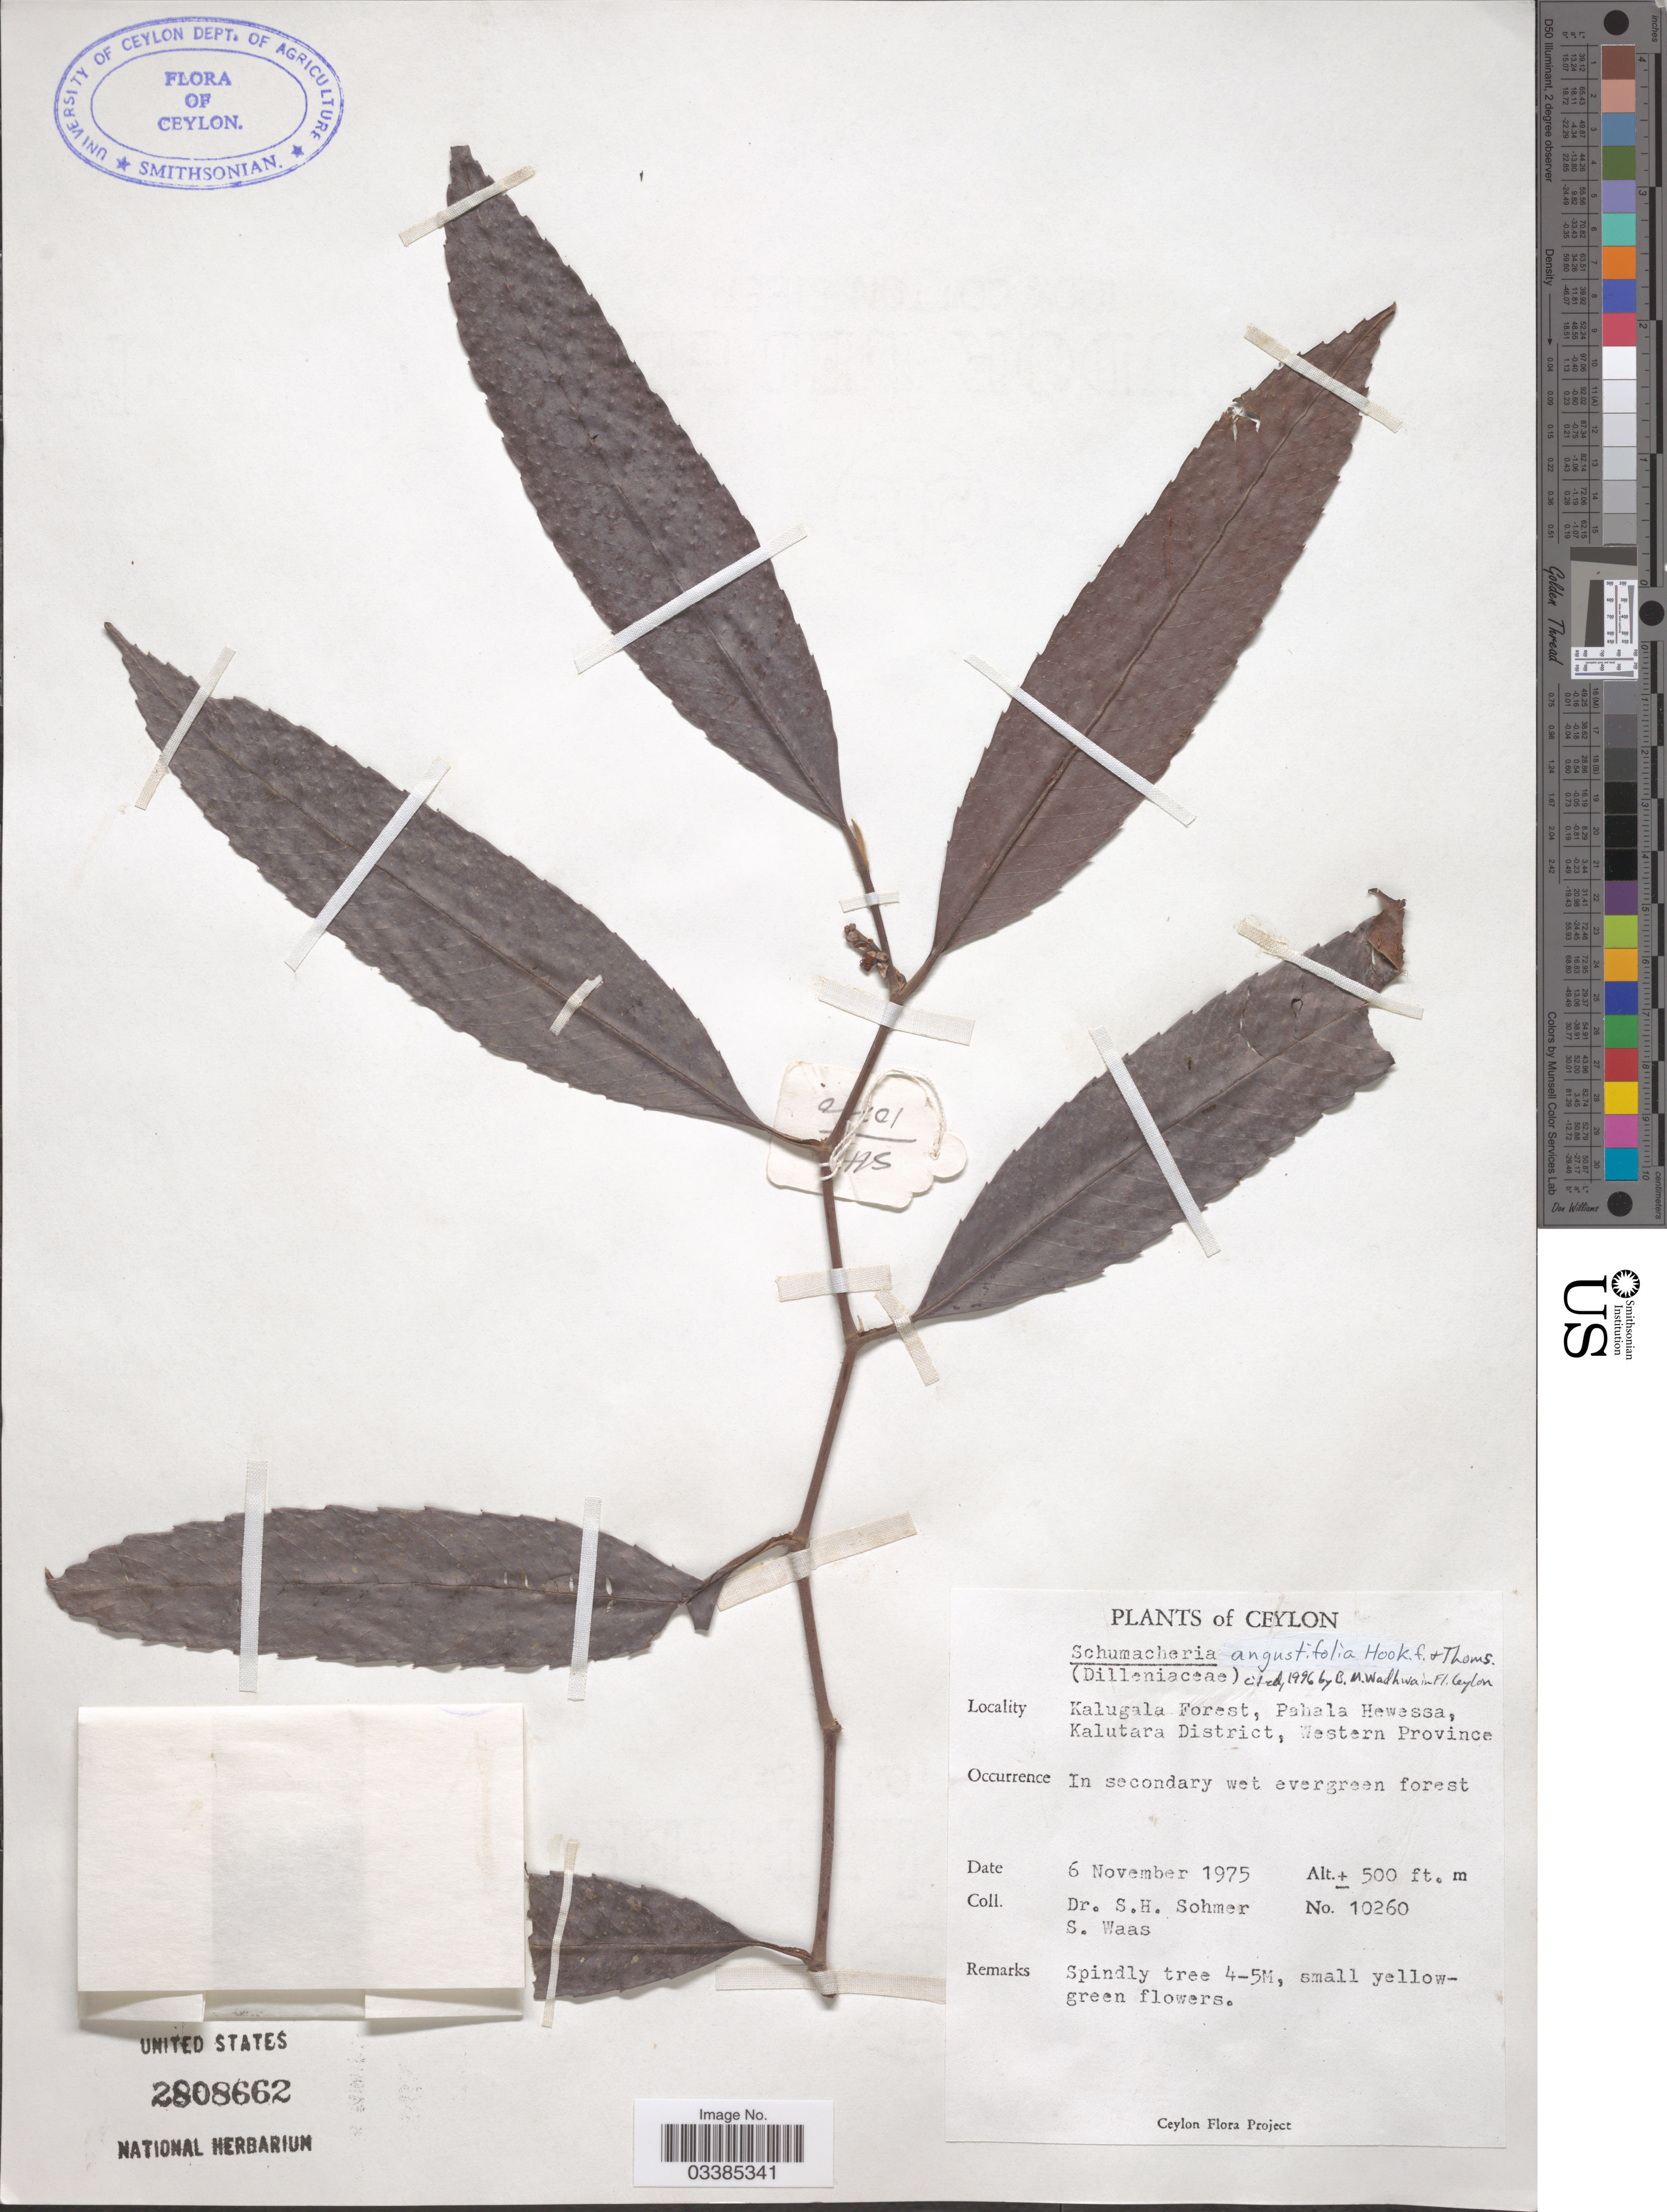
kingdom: Plantae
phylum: Tracheophyta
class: Magnoliopsida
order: Dilleniales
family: Dilleniaceae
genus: Schumacheria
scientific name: Schumacheria angustifolia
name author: Hook. f. & Thomson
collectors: S. H. Sohmer & S. Waas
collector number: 10260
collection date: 1975-11-06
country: Sri Lanka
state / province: Western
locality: Ceylon. Kalugala Forest, Pahala Hewessa, Kalutara District.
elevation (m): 152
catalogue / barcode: US 2808662